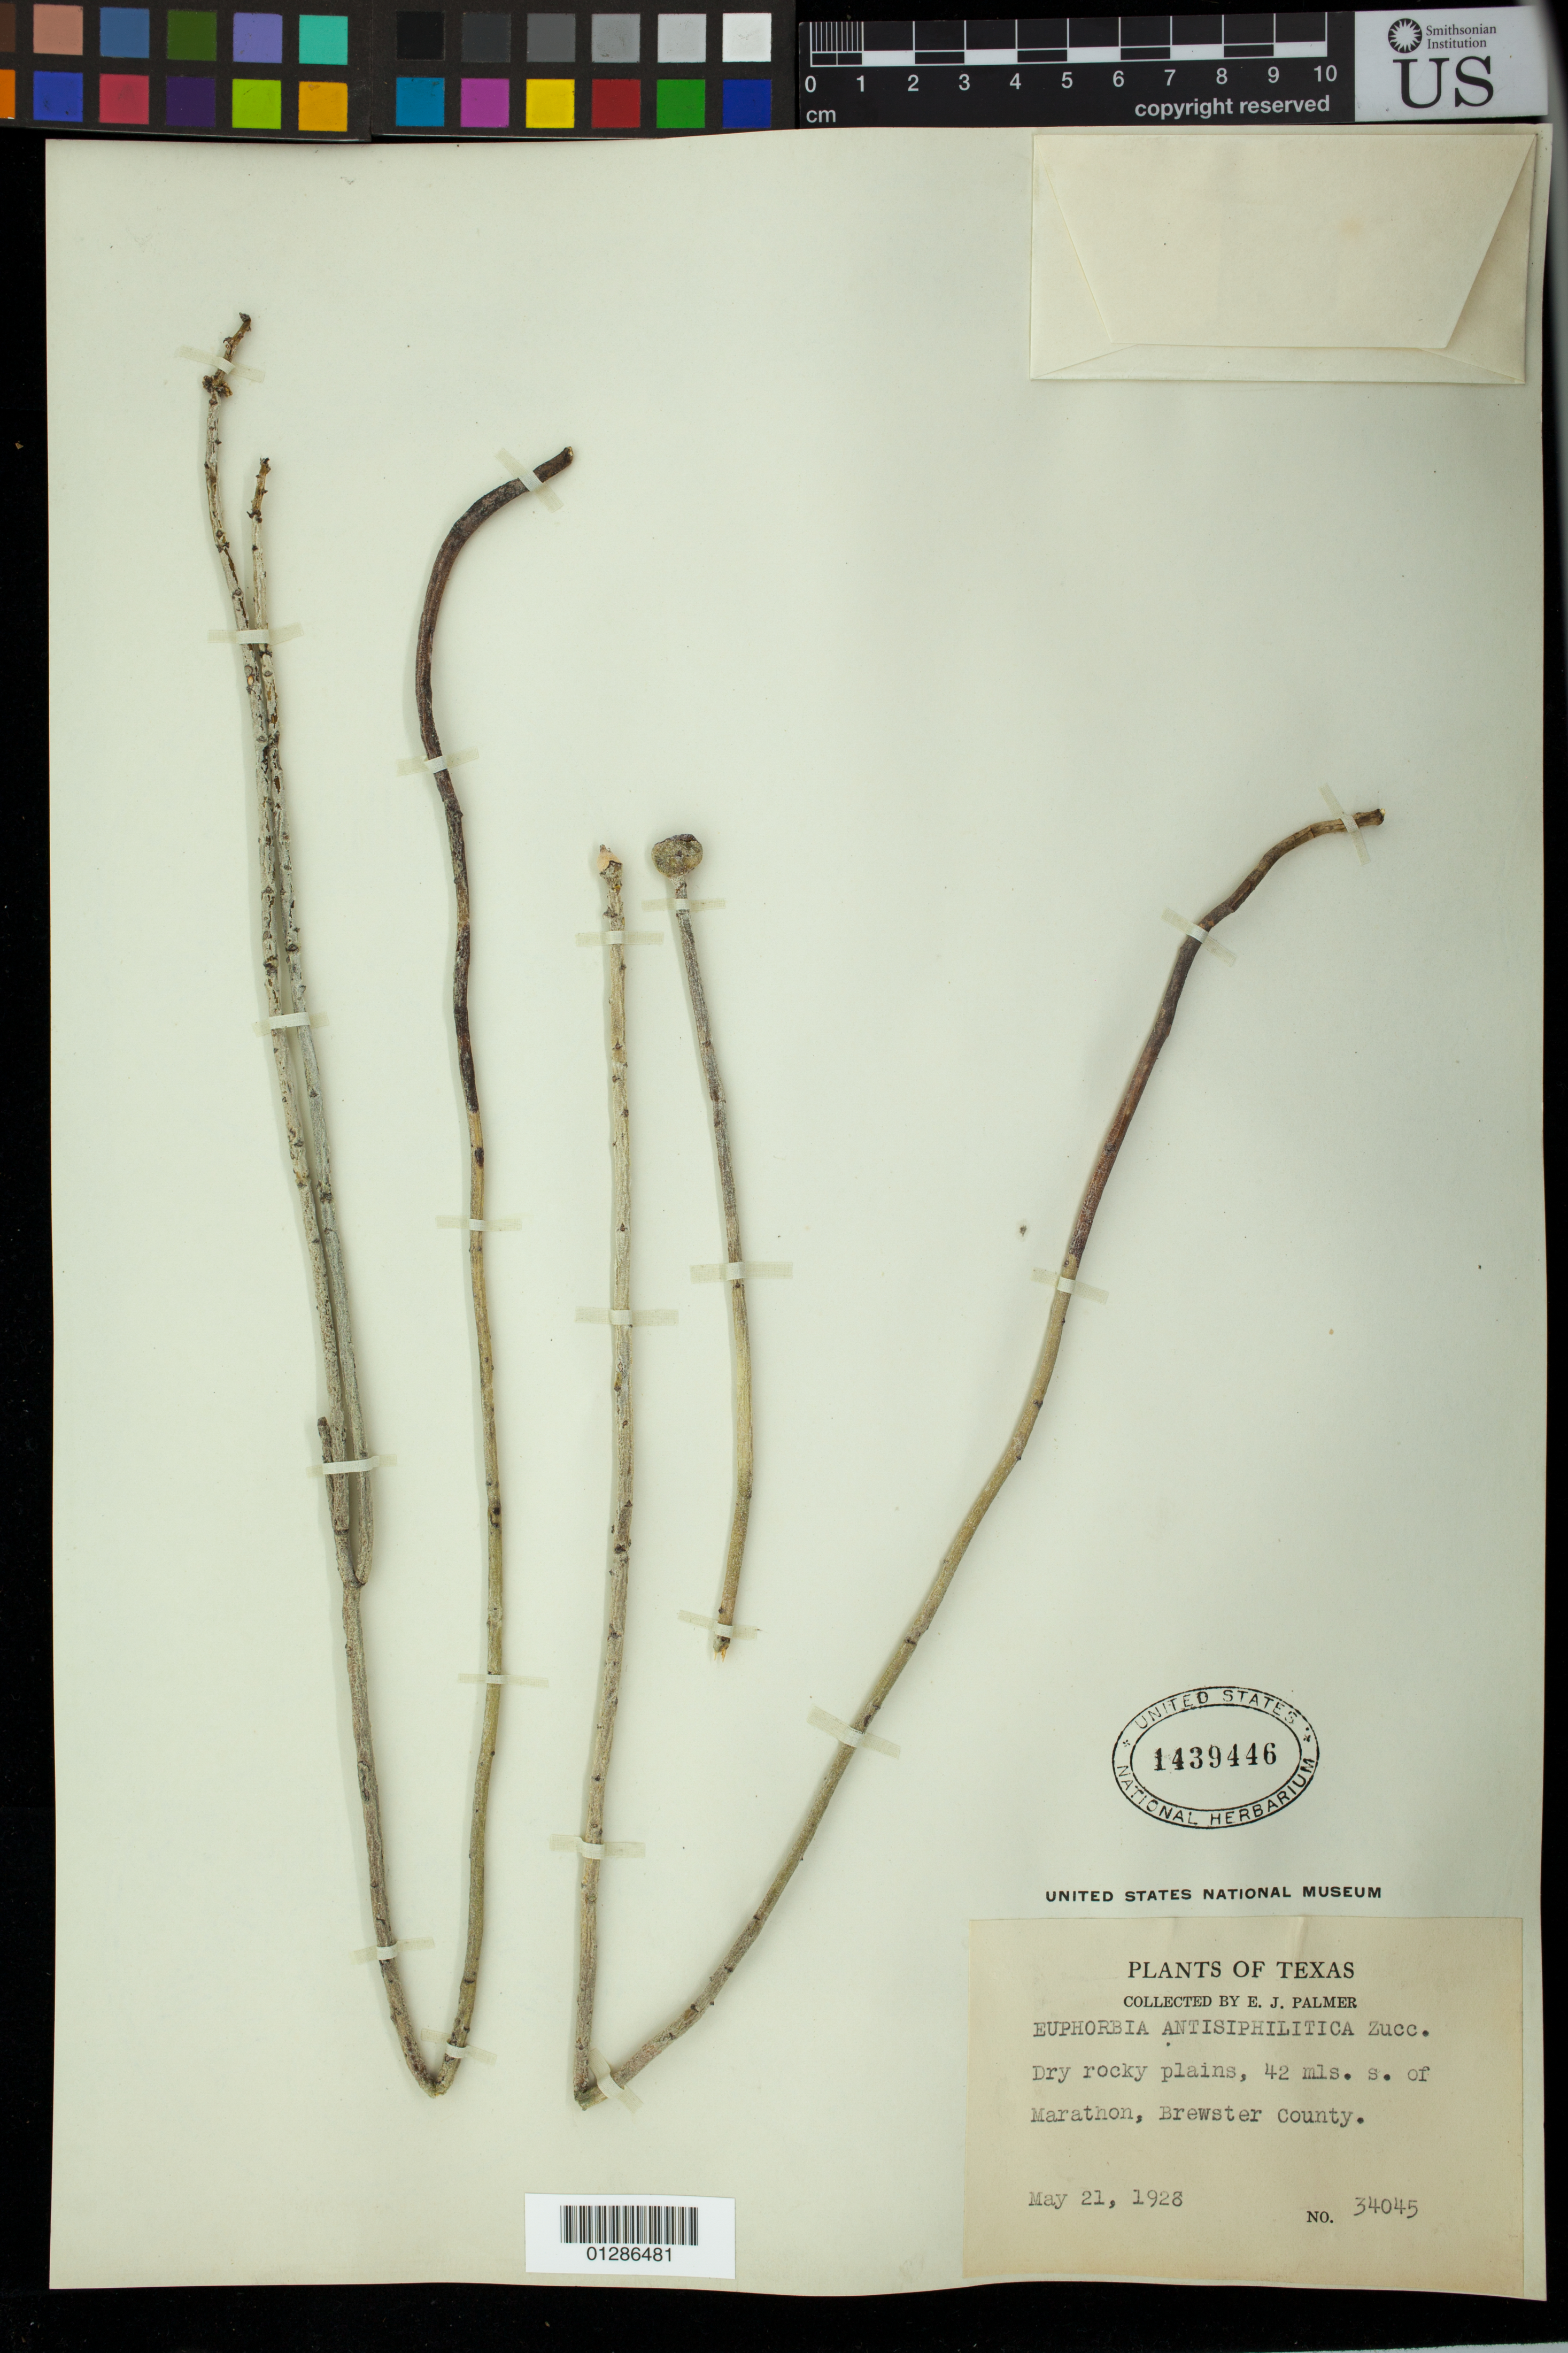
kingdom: Plantae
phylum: Tracheophyta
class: Magnoliopsida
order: Malpighiales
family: Euphorbiaceae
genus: Euphorbia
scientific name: Euphorbia antisyphilitica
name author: Zucc.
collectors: E. J. Palmer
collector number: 34045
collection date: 1928-05-21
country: United States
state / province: Texas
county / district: Brewster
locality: Dry rocky plains, 42 mls. s. of Marathon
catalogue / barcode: US 1439446